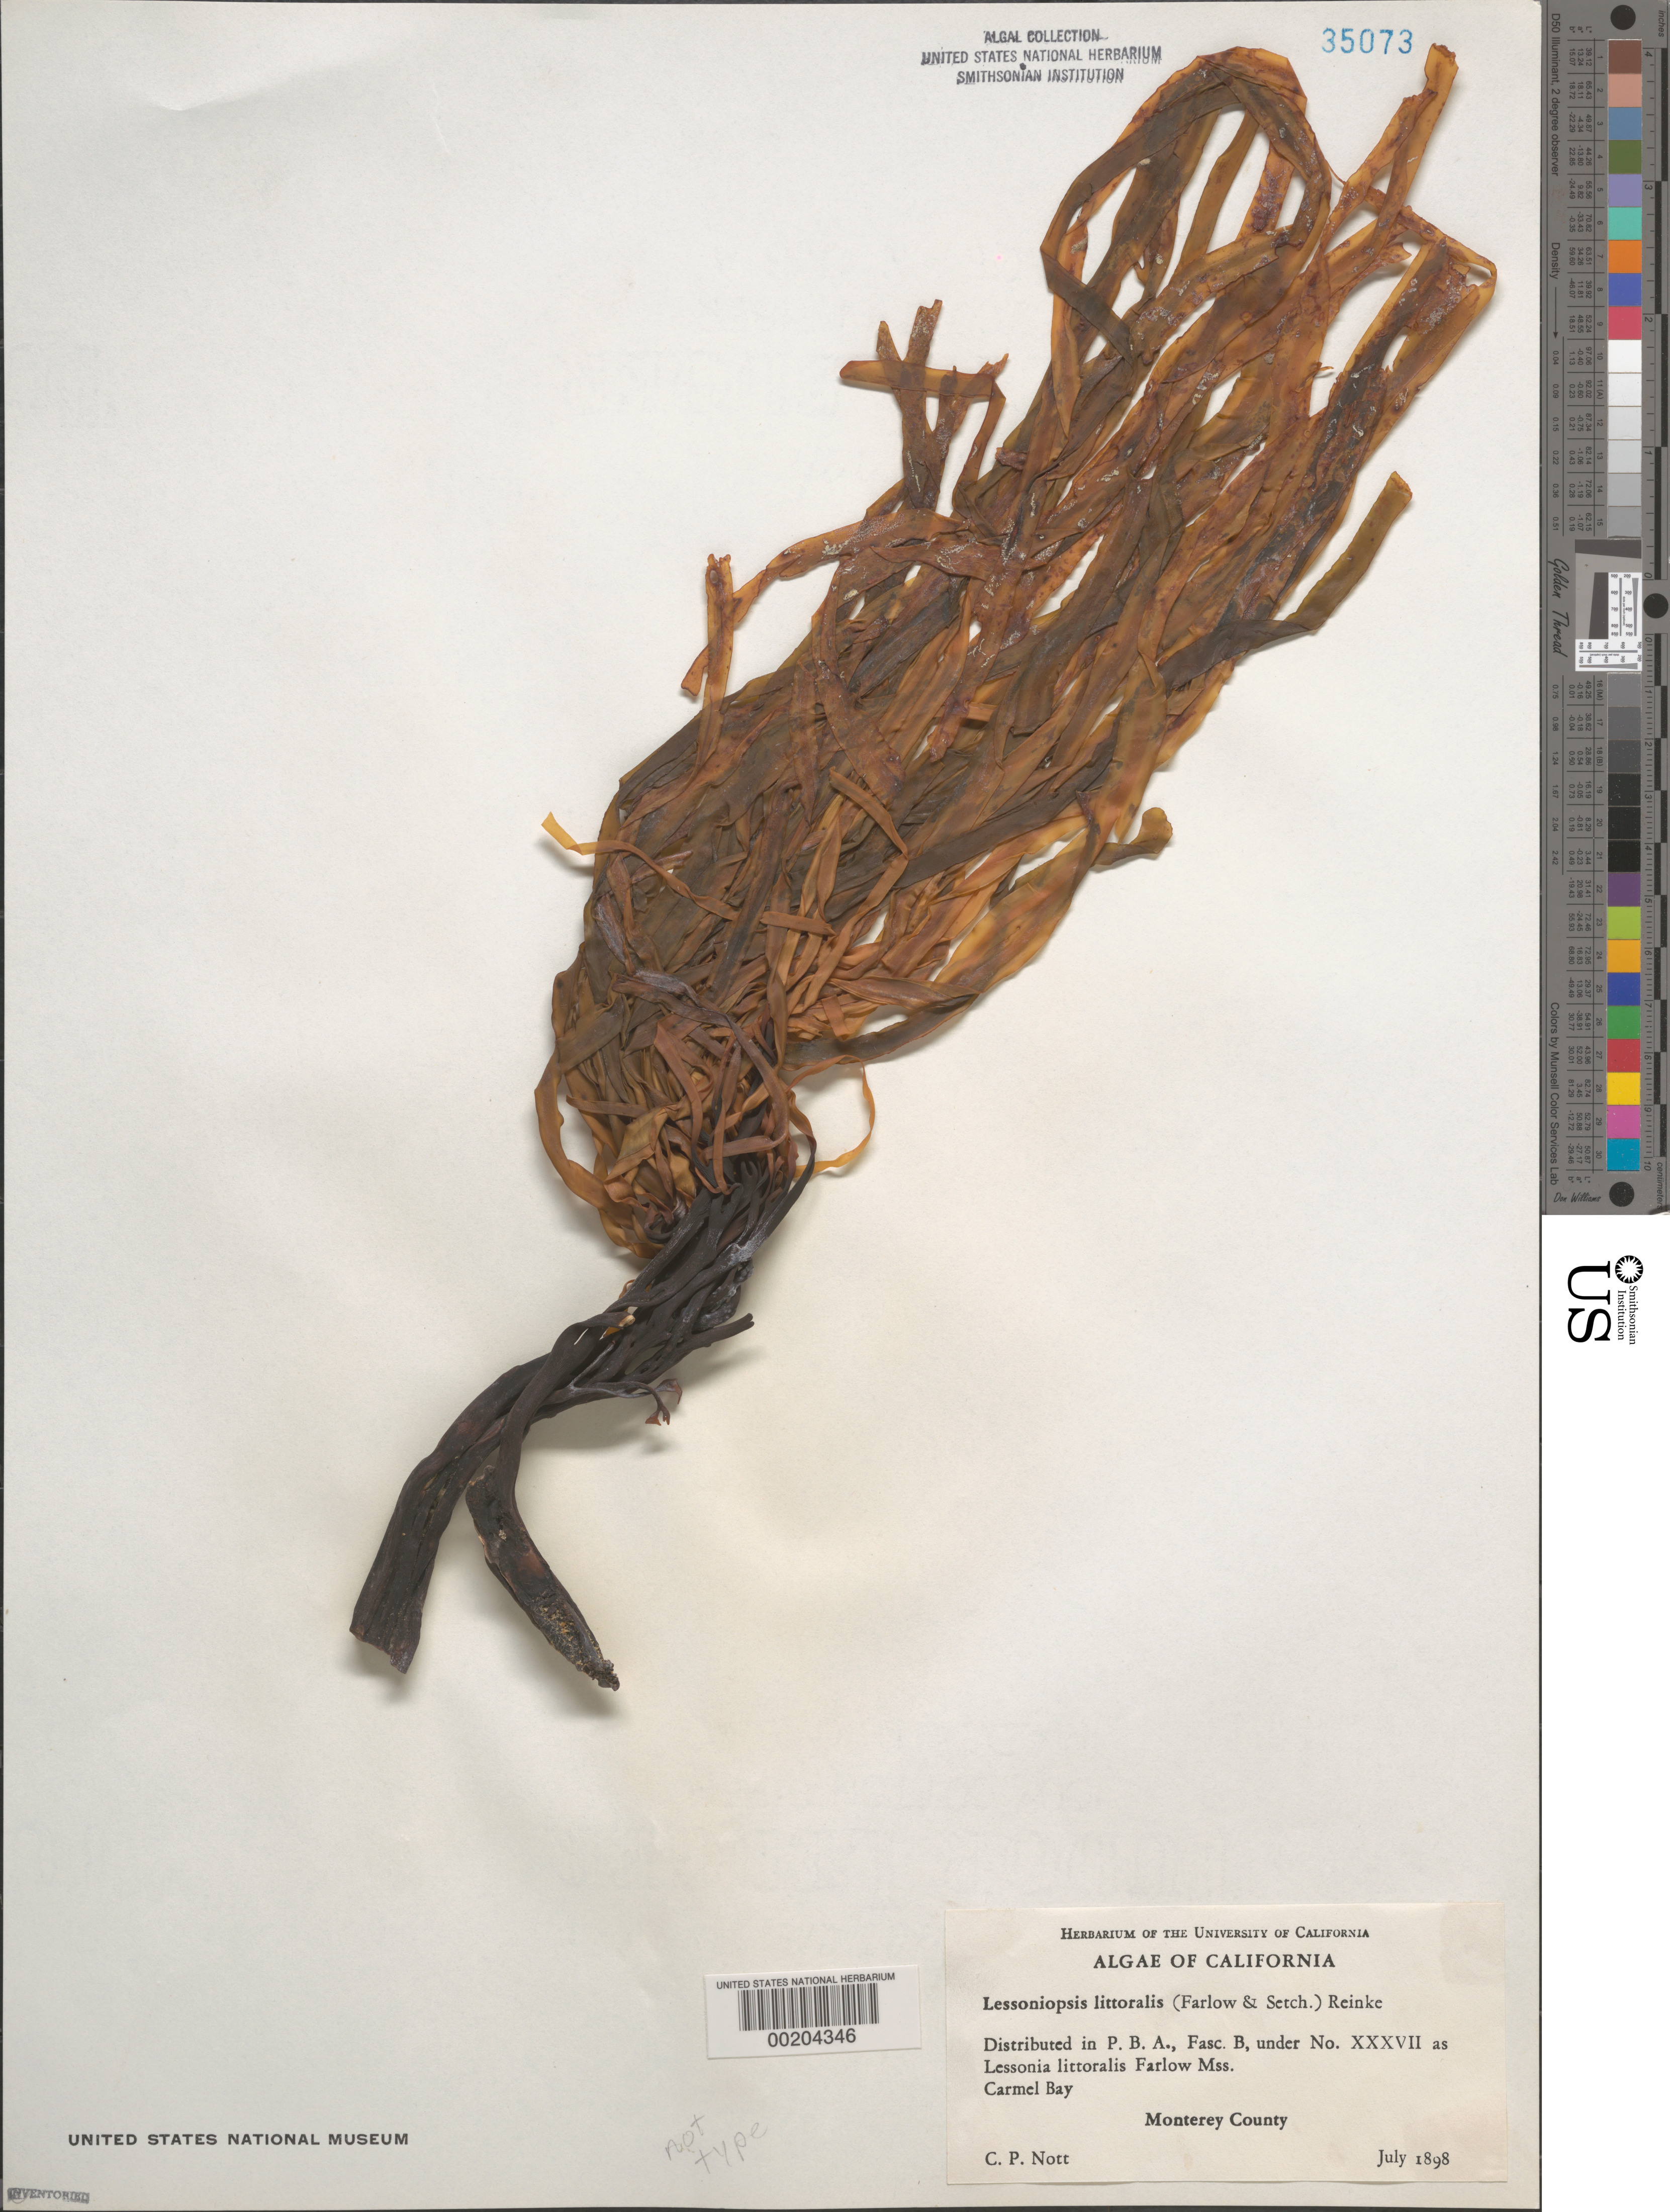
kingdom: Chromista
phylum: Ochrophyta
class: Phaeophyceae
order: Laminariales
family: Alariaceae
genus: Lessoniopsis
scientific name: Lessoniopsis littoralis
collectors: C. Nott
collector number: PB-A Xxxvii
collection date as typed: Jul 1898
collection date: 1898-07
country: United States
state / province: California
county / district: Monterey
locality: Carmel Bay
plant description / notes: Collins, Holden & Setchell, Phycotheca Boreali-Americana, Fasc. B, 1901, as Lessonia littoralis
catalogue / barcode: US 35073